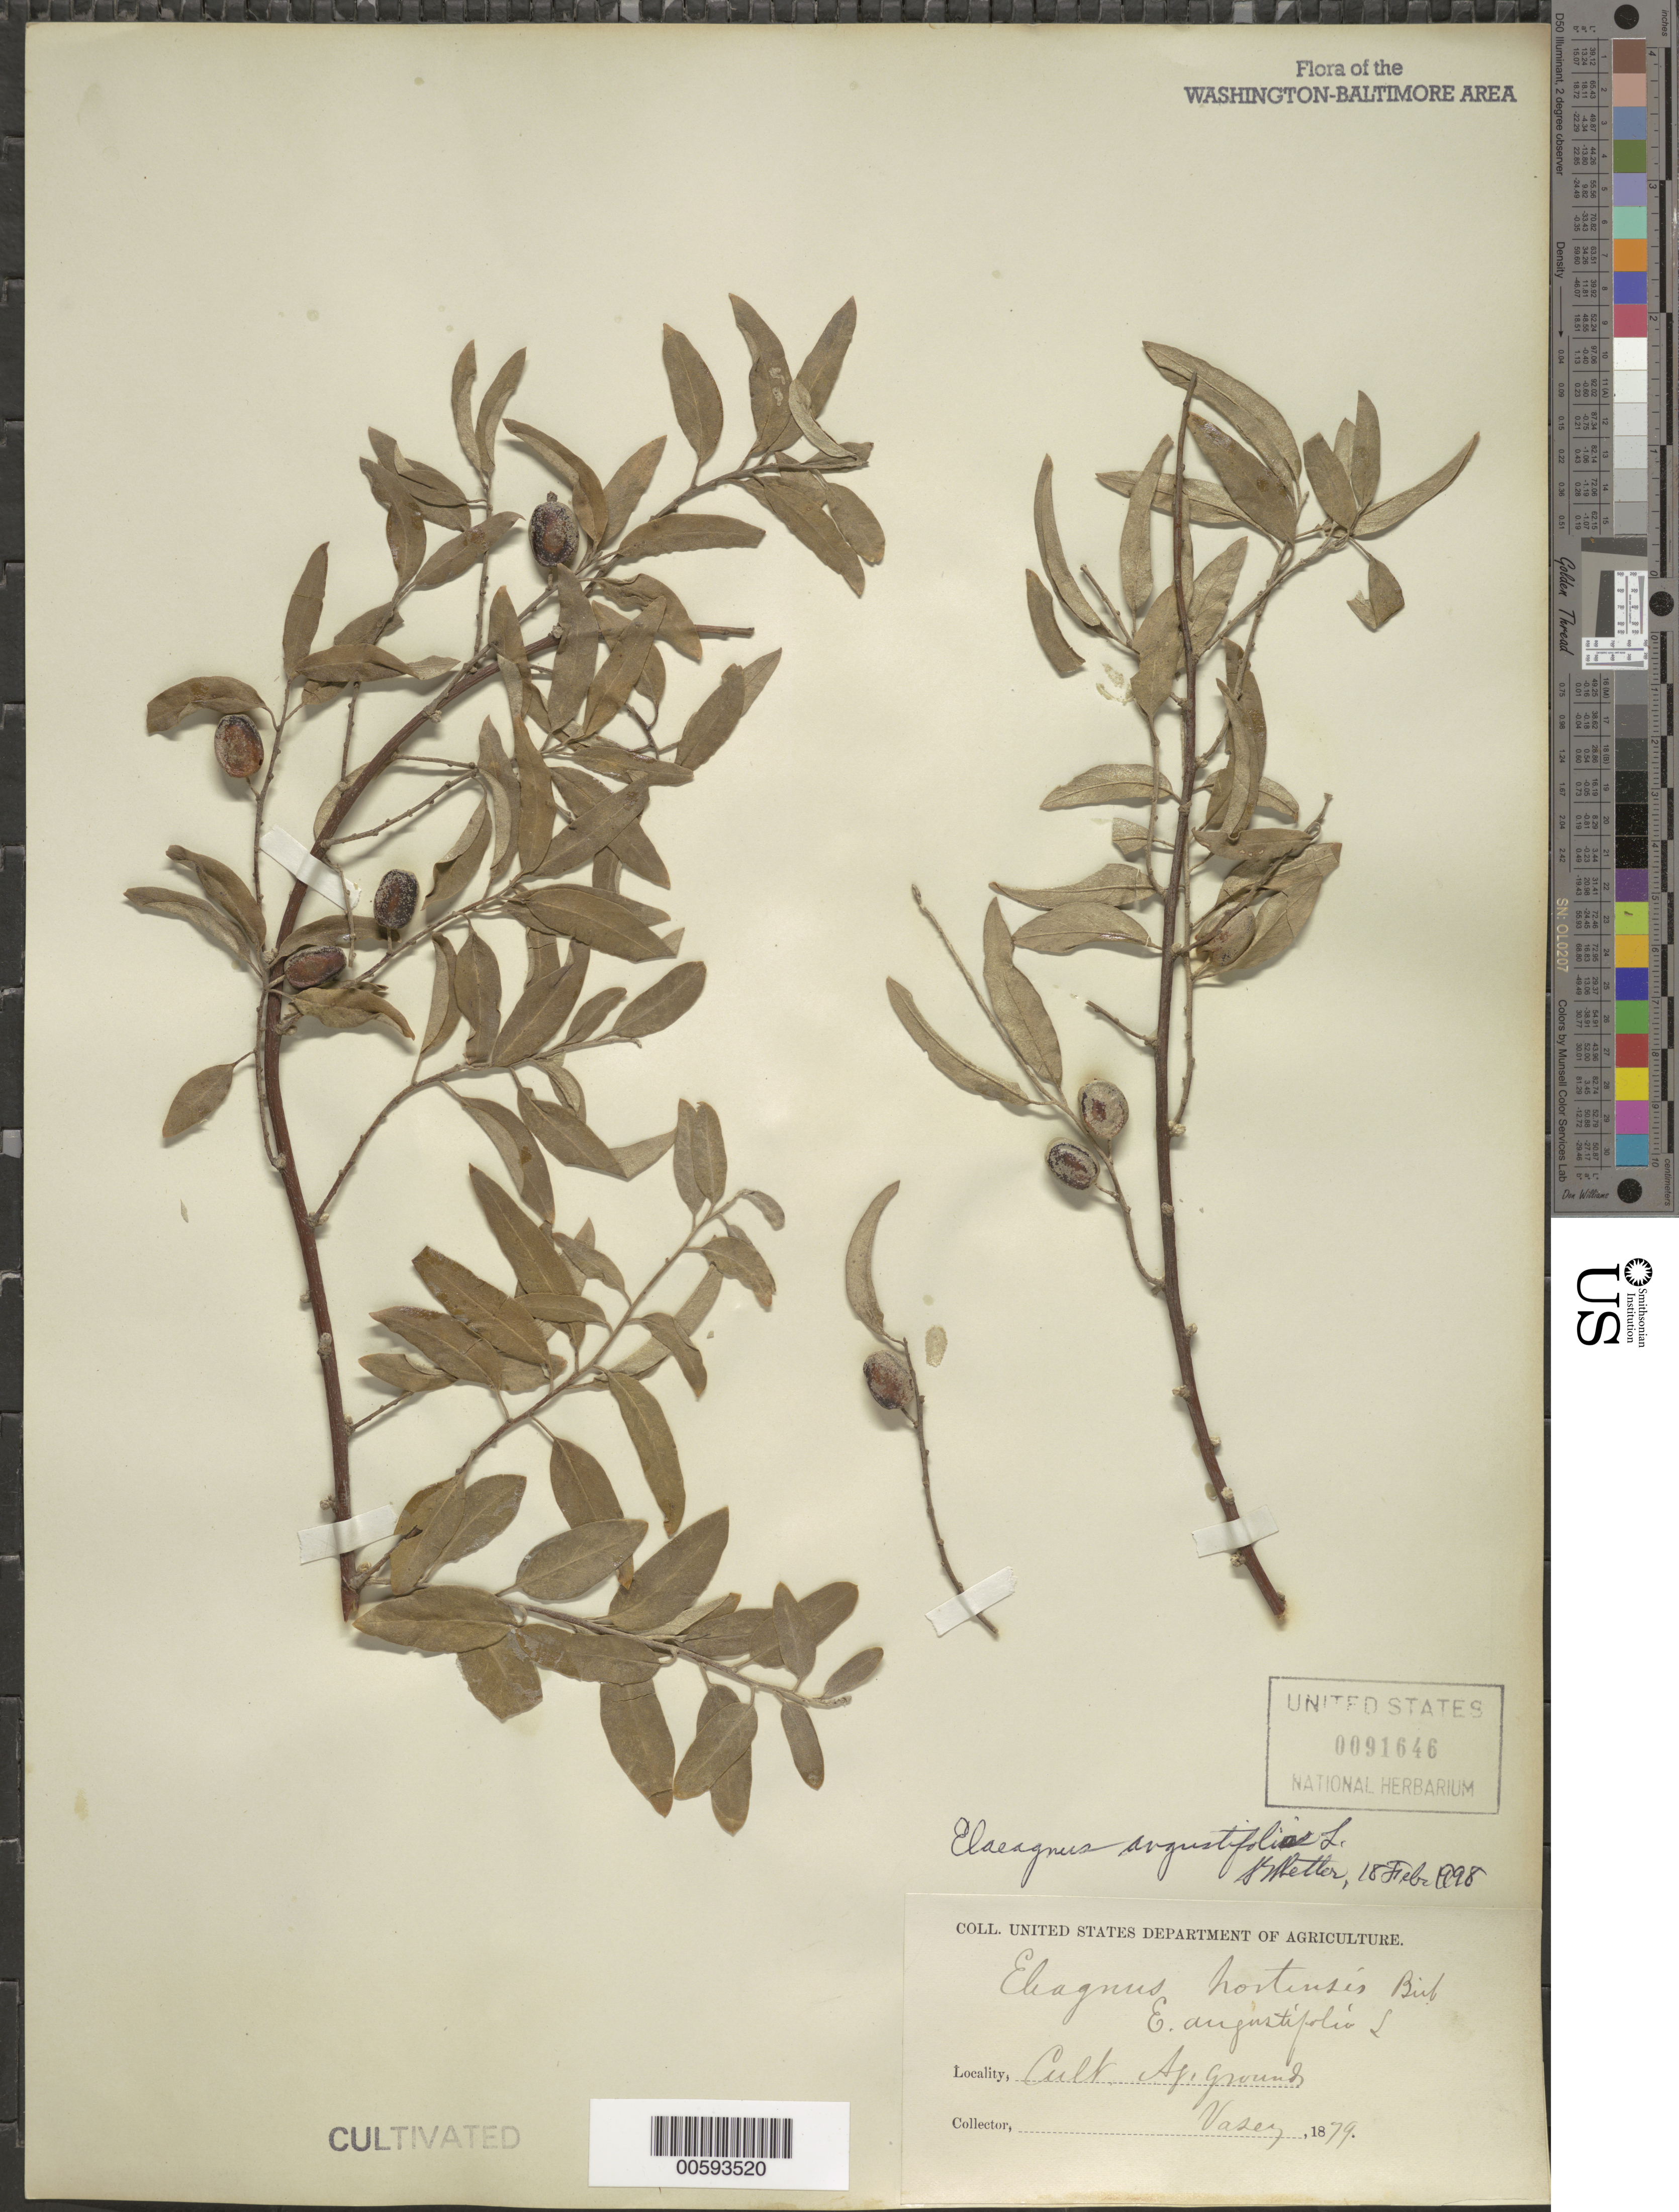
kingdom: Plantae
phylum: Tracheophyta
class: Magnoliopsida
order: Rosales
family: Elaeagnaceae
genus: Elaeagnus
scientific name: Elaeagnus angustifolia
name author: L.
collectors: G. Vasey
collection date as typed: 1879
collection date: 1879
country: United States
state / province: District of Columbia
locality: Department of Agriculture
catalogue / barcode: US 91646